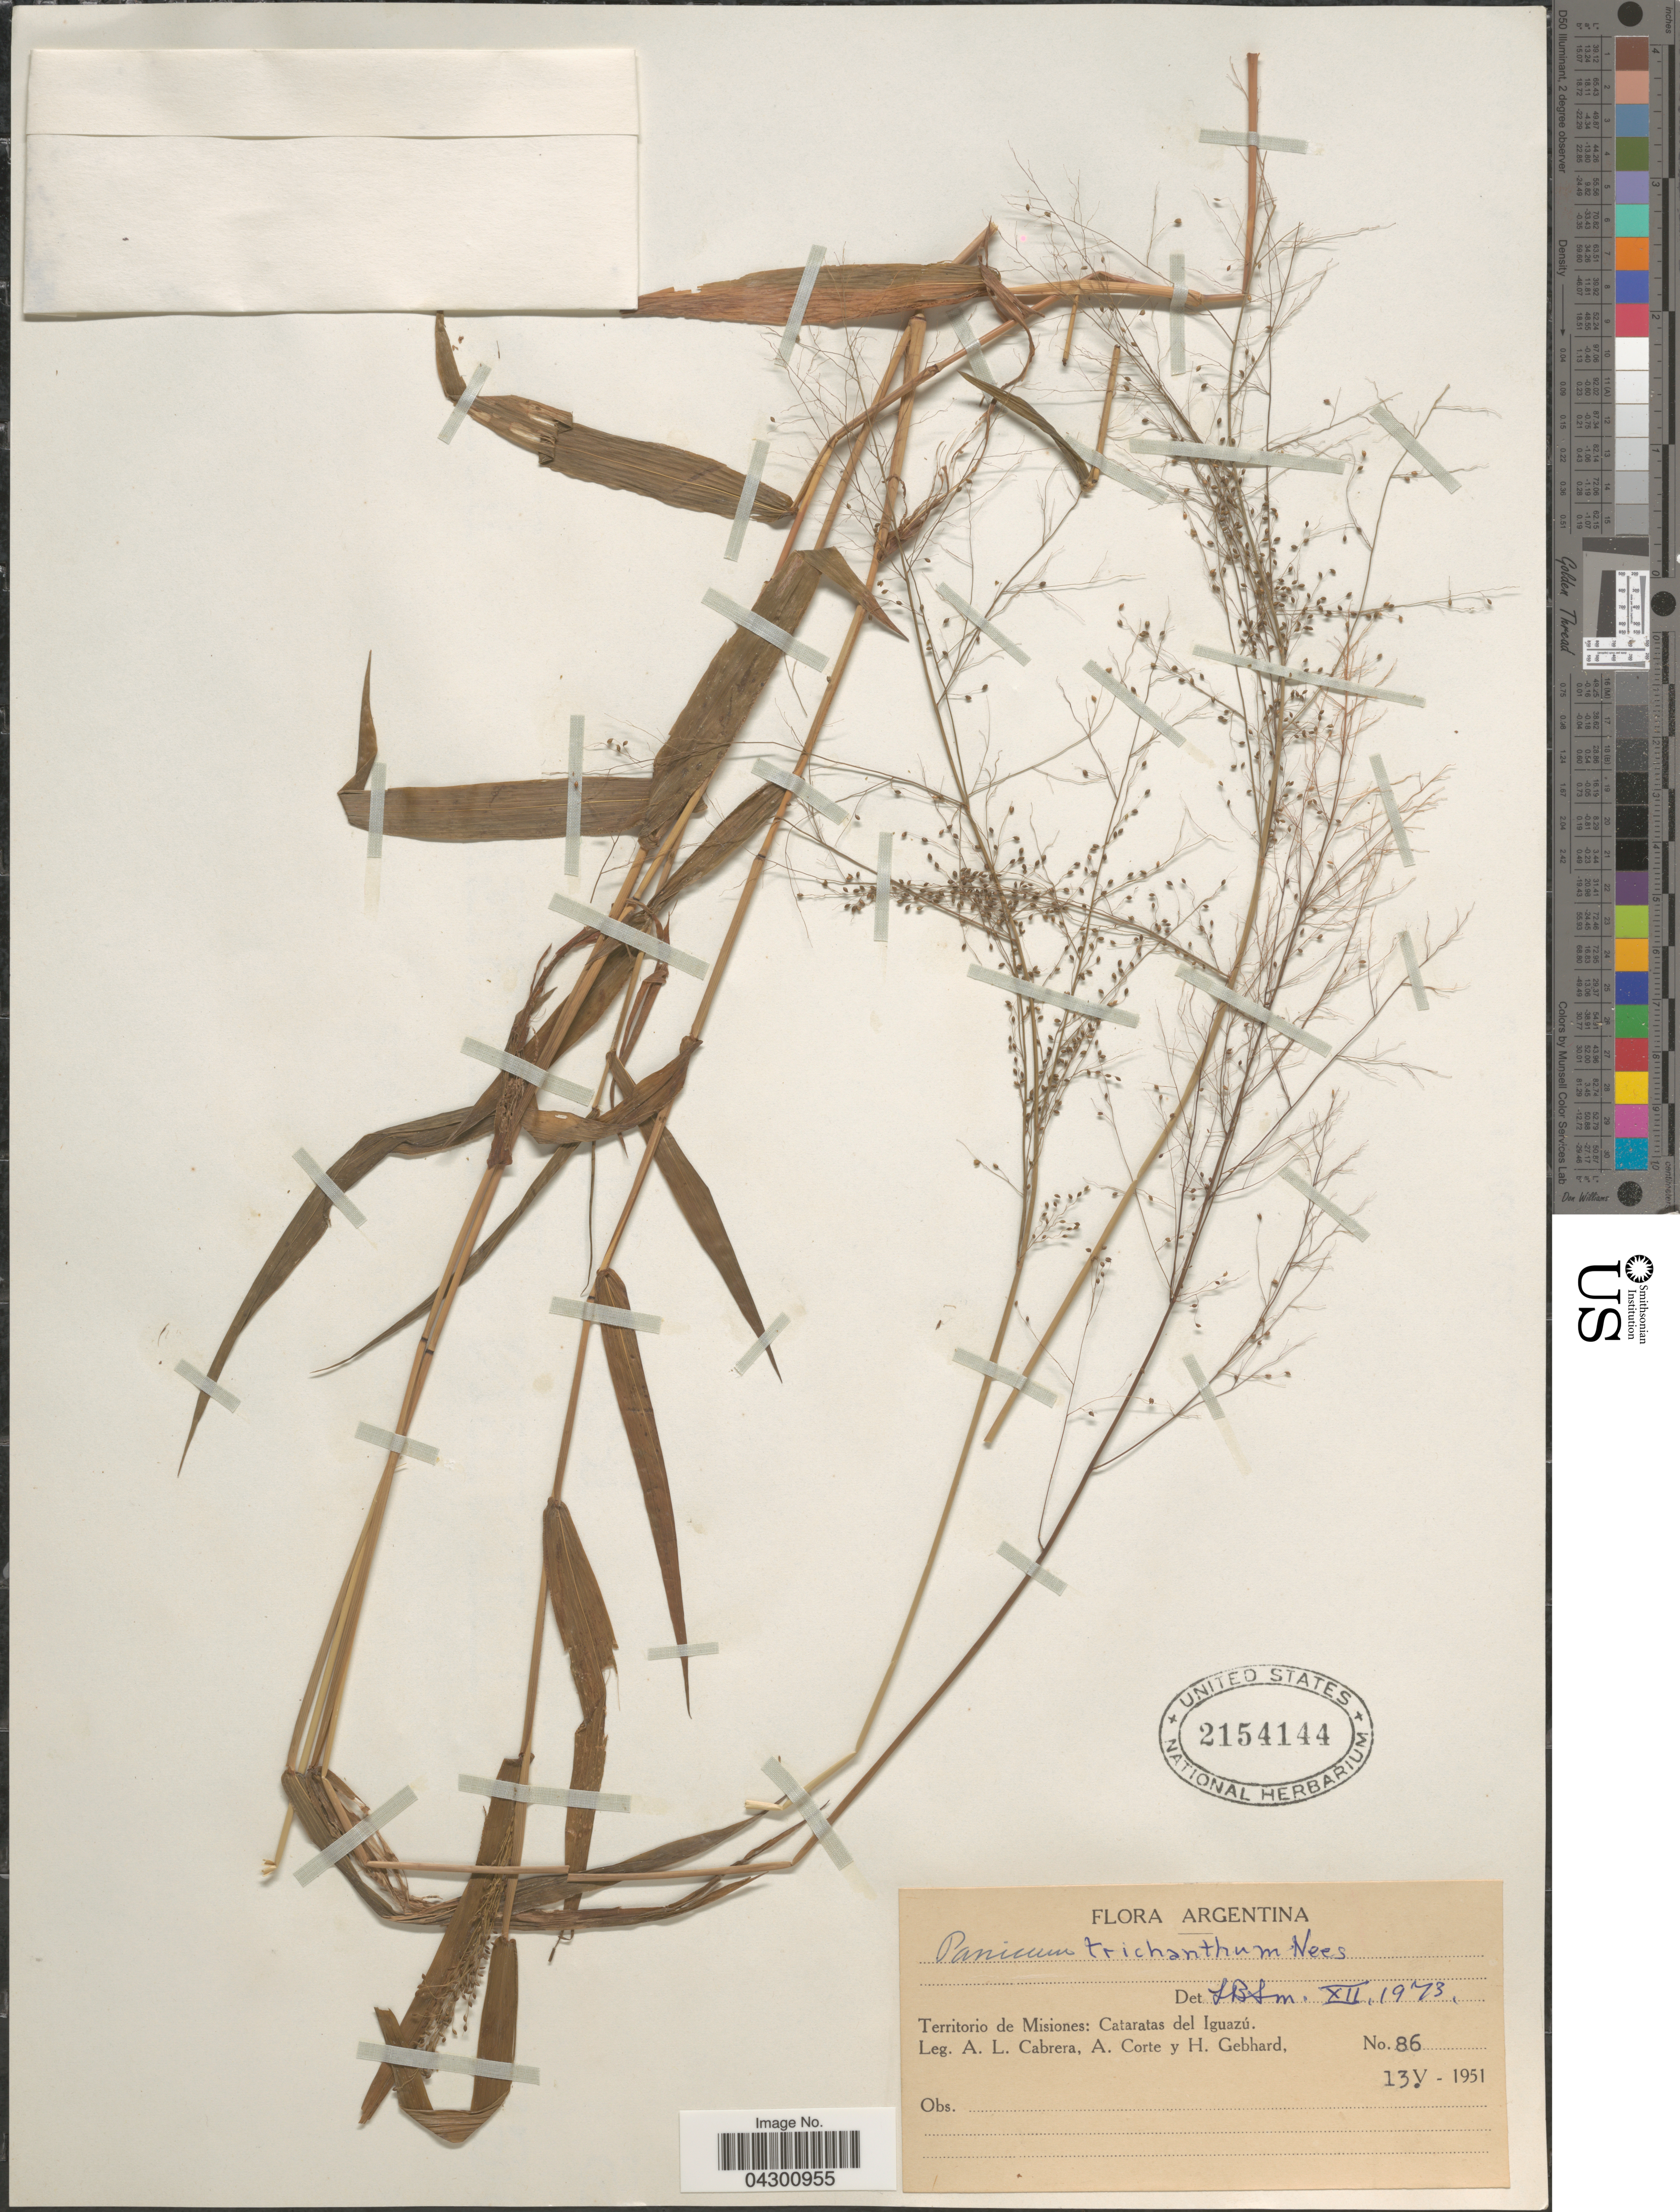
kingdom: Plantae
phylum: Tracheophyta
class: Liliopsida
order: Poales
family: Poaceae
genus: Panicum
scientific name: Panicum trichanthum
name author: Nees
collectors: A. L. Cabrera, A. Corte & H. Gebhard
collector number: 86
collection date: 1951-05-13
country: Argentina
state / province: Misiones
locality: Cataratas del Iguazú.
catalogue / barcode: US 2154144